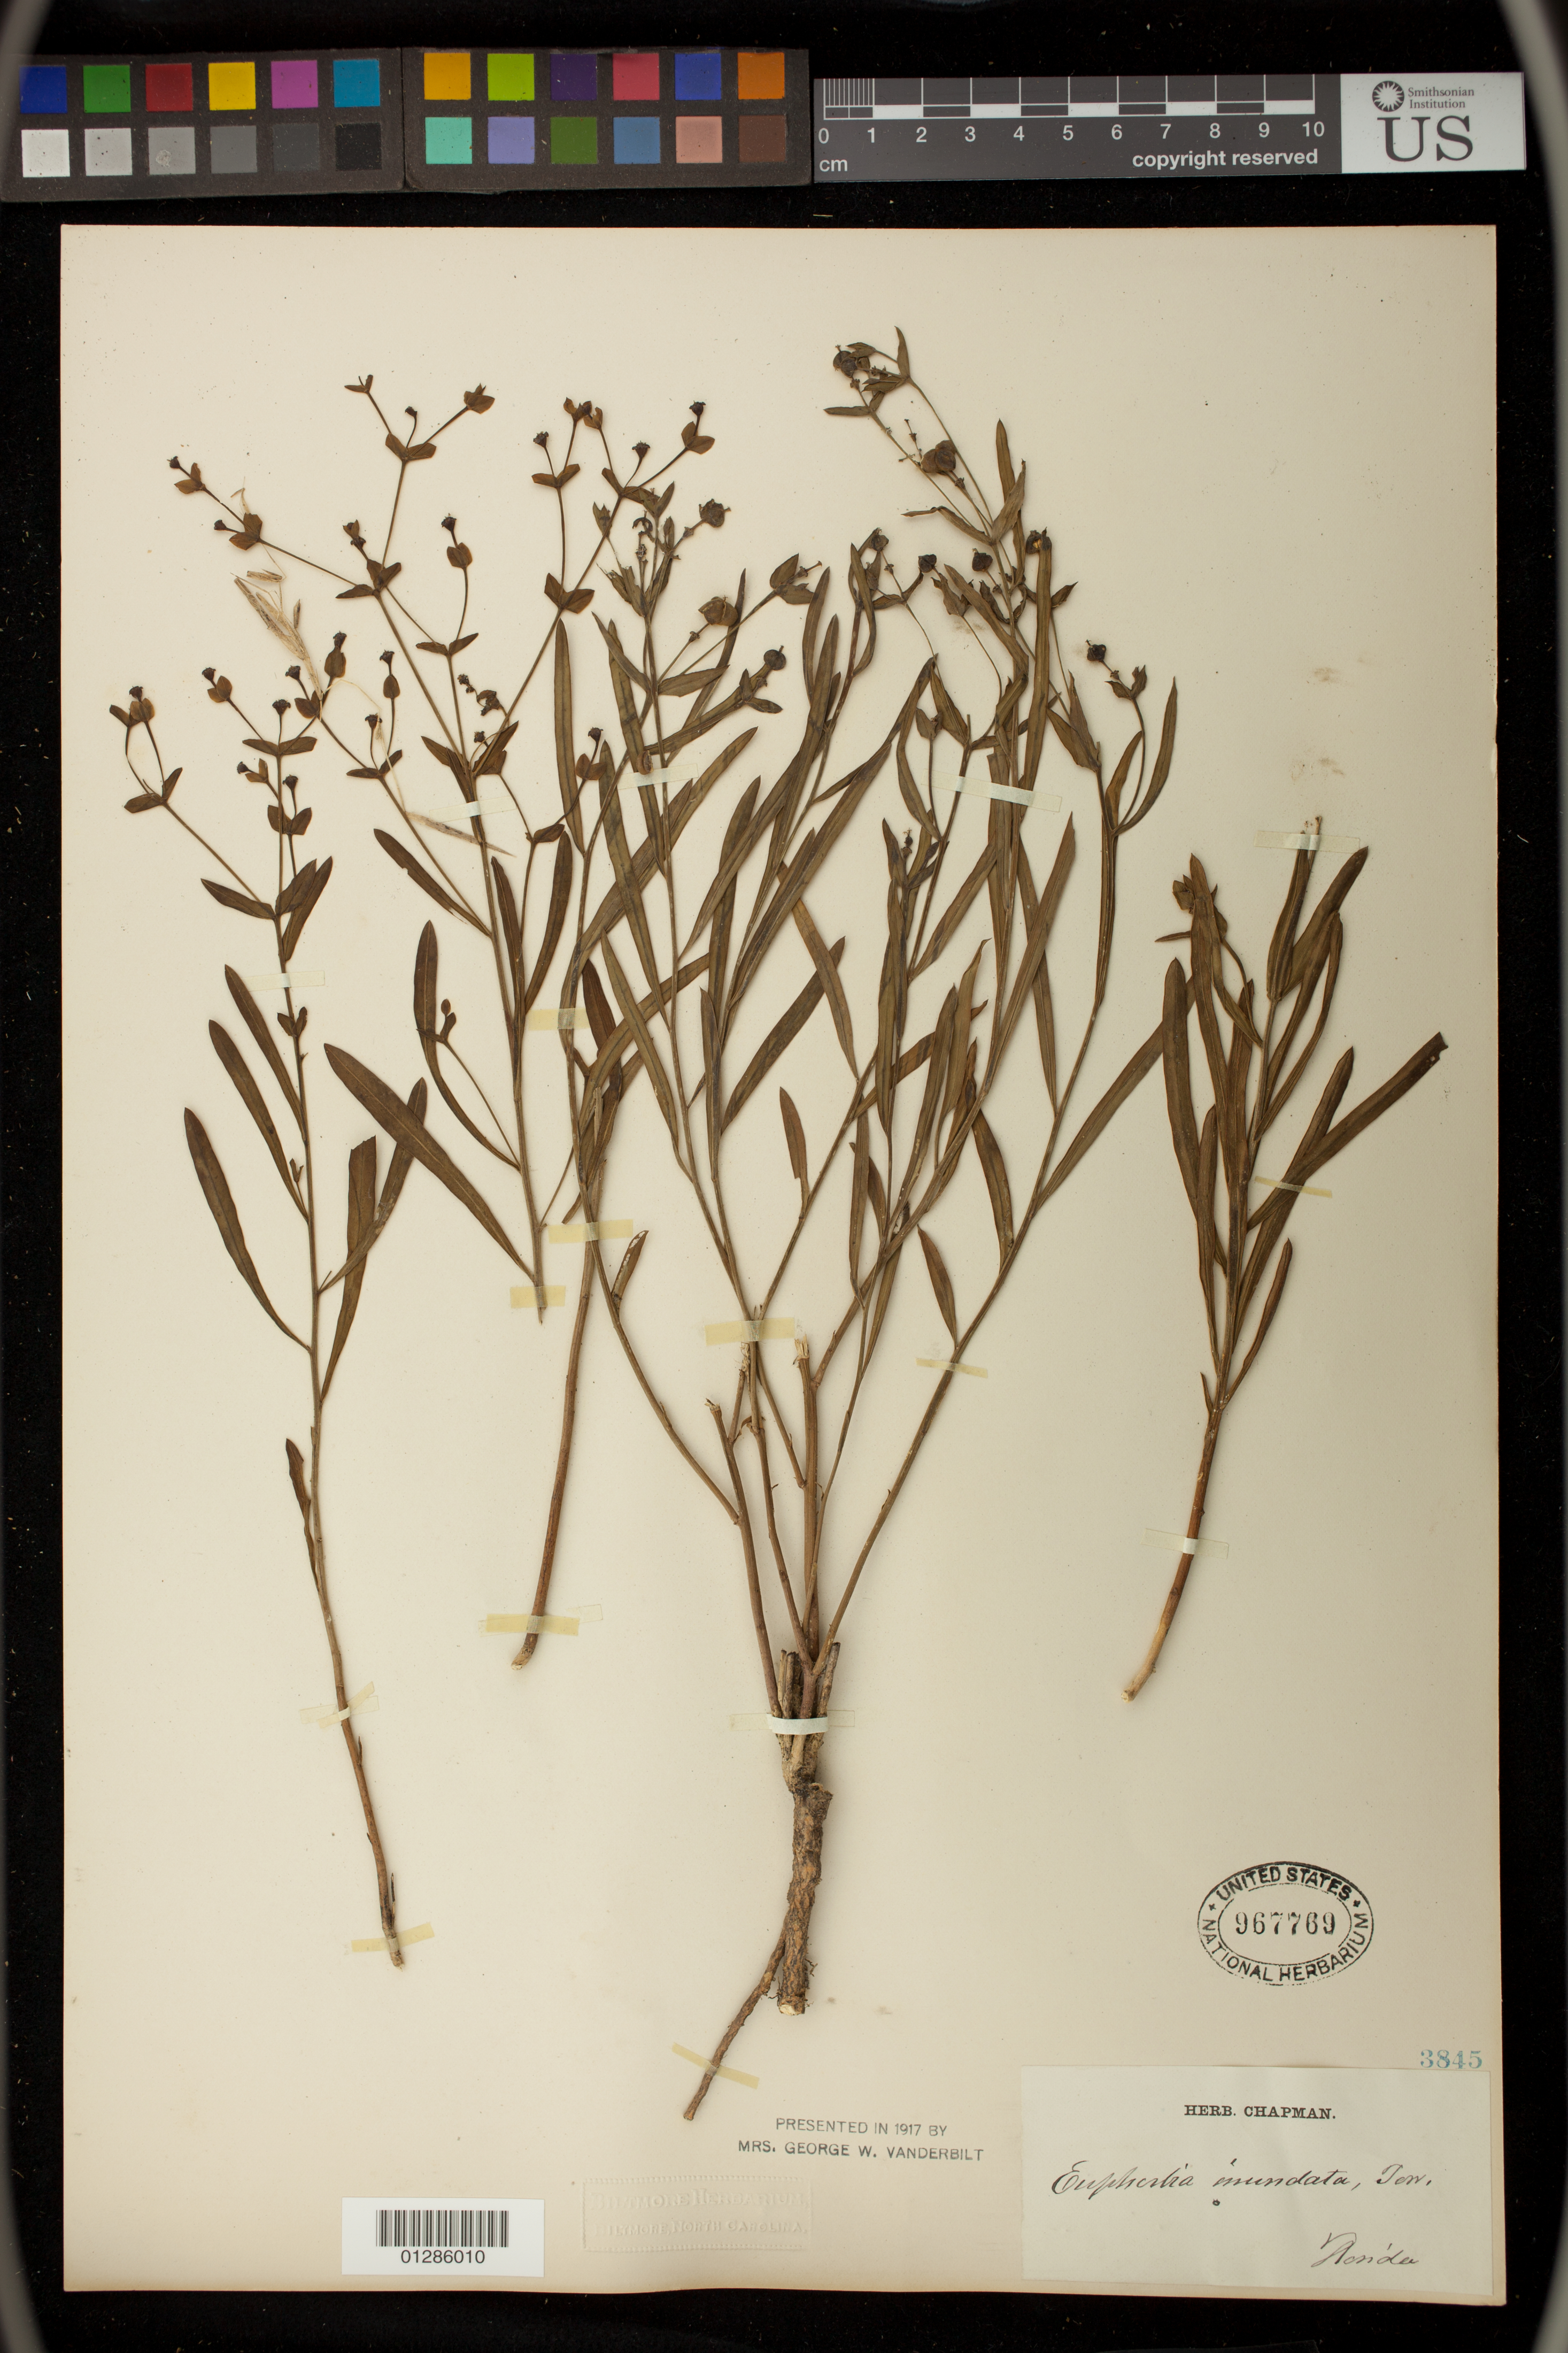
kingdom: Plantae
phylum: Tracheophyta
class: Magnoliopsida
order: Malpighiales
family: Euphorbiaceae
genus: Euphorbia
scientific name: Euphorbia inundata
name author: Torr. & Chapm.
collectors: ex herb. Chapman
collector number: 3845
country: United States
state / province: Florida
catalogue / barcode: US 967769